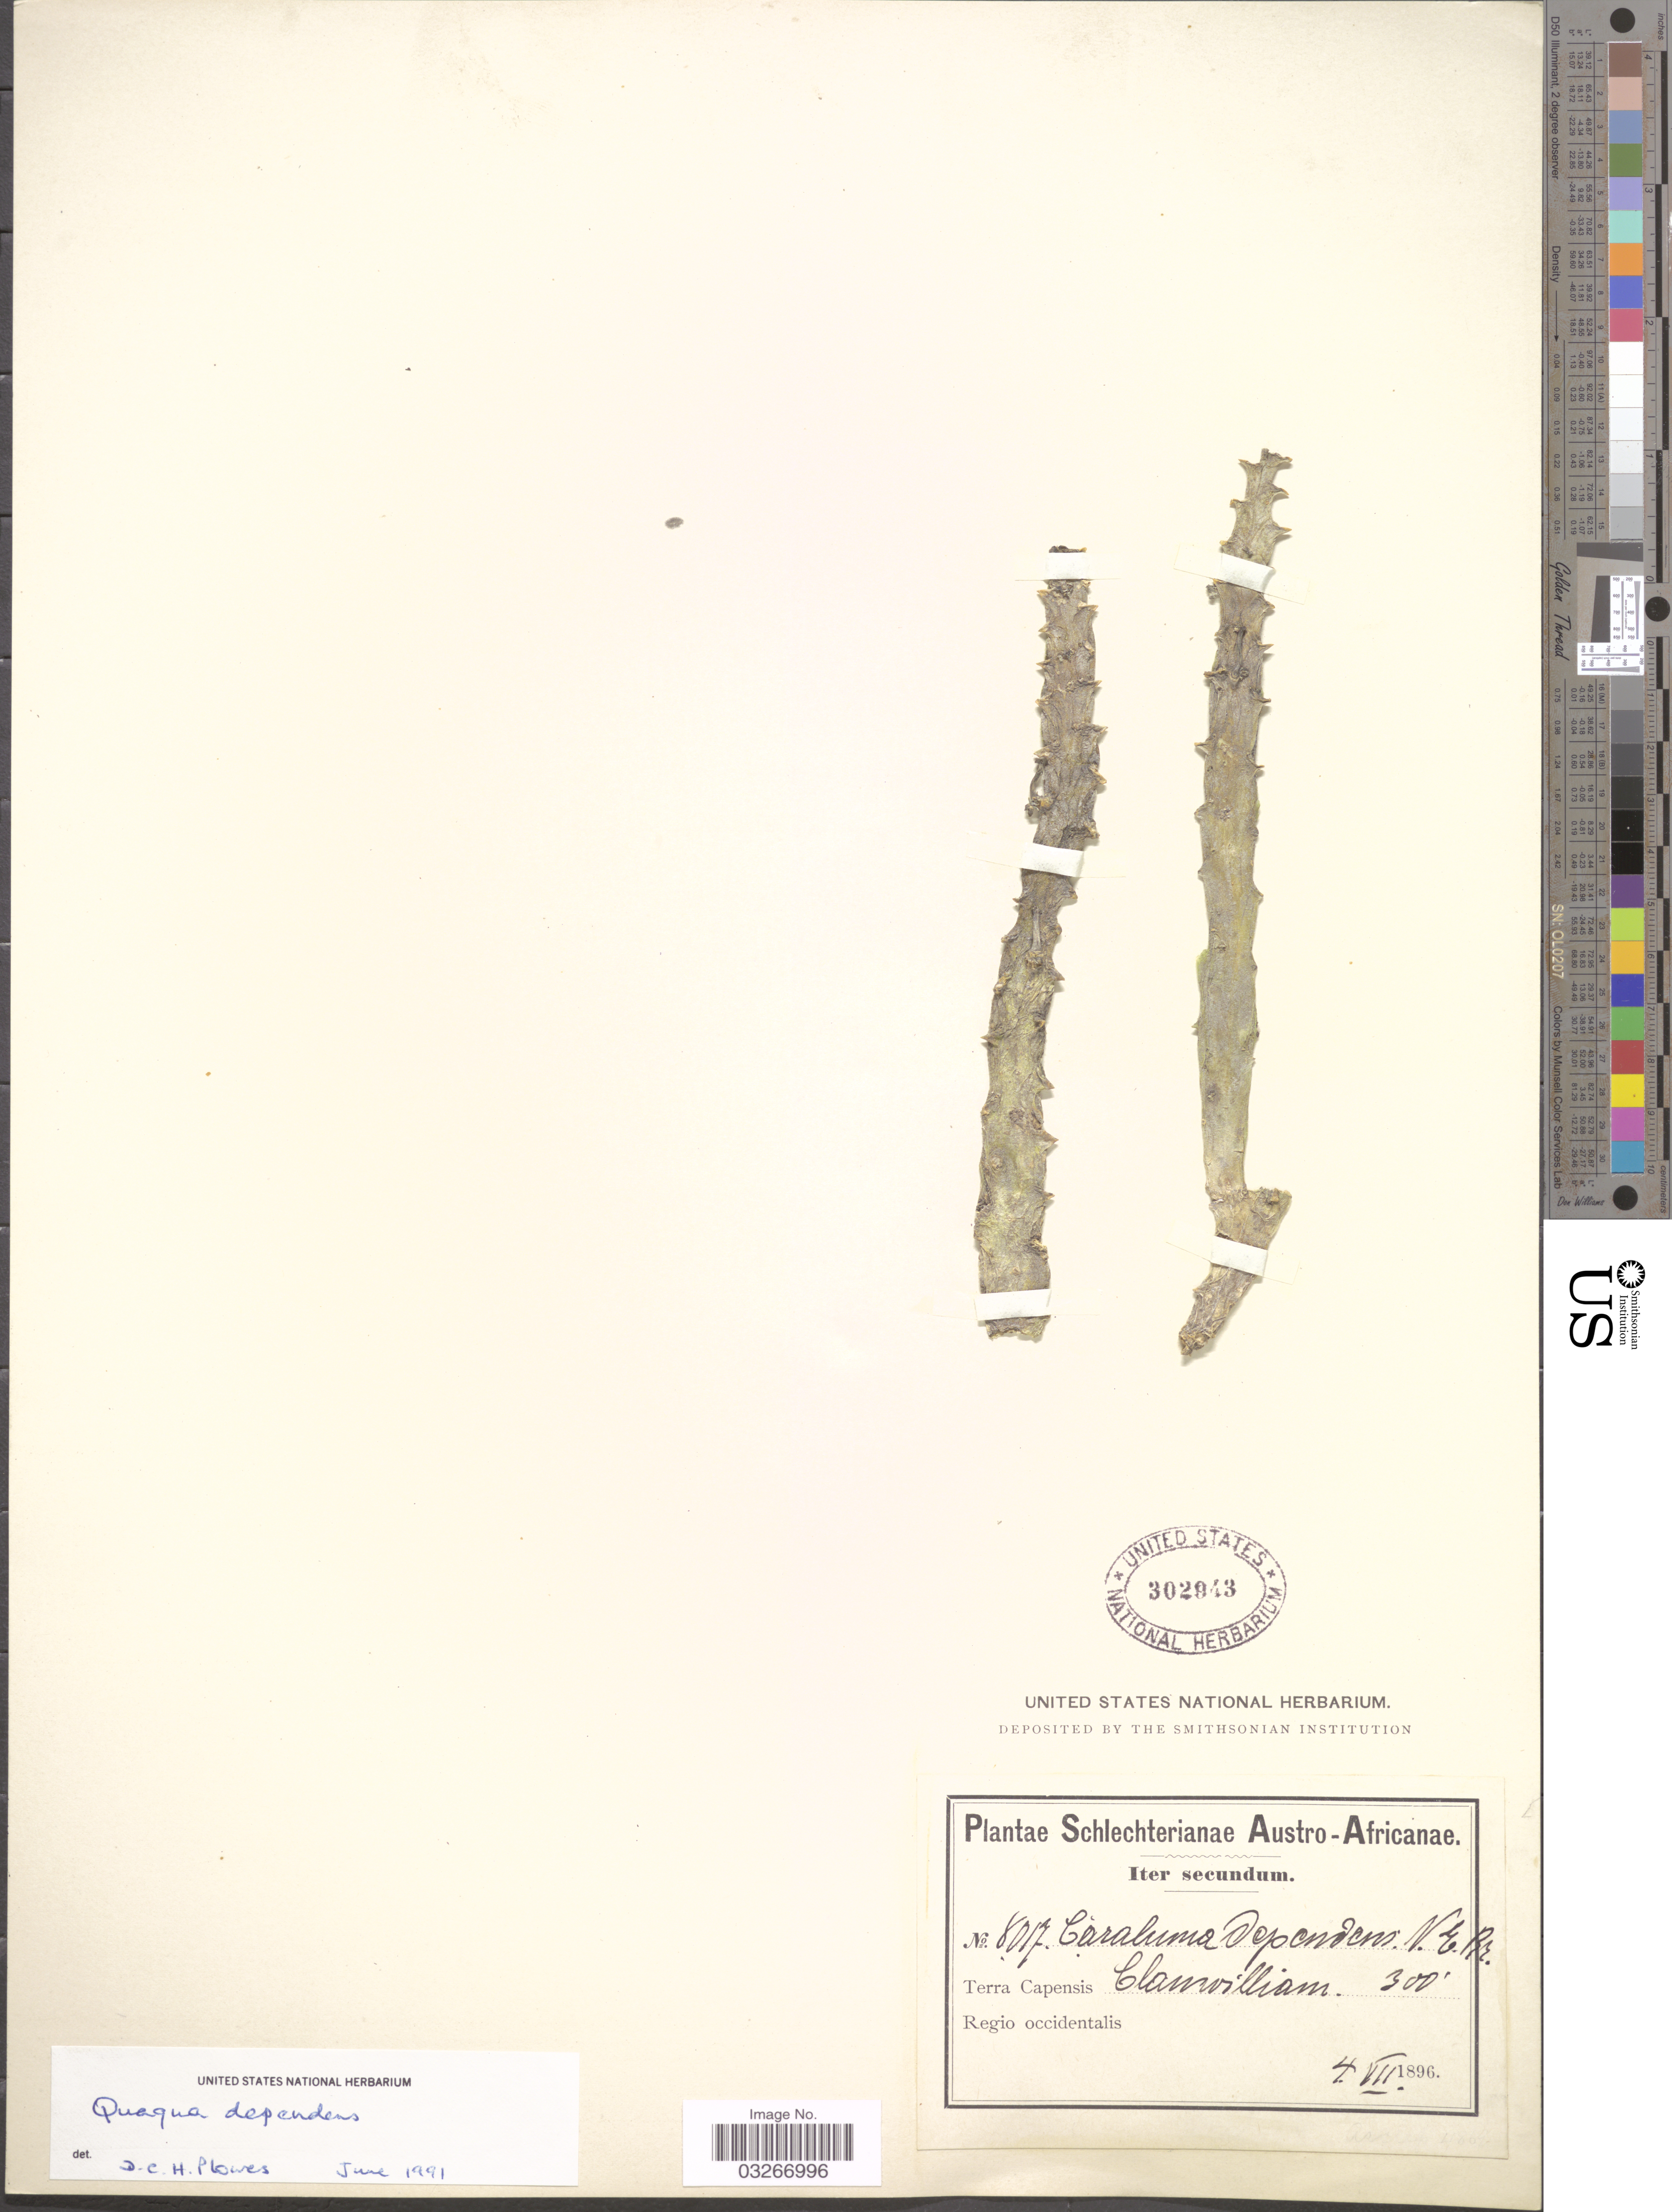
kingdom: Plantae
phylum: Tracheophyta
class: Magnoliopsida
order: Gentianales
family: Apocynaceae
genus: Quaqua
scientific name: Quaqua dependens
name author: (N.E. Br.) Plowes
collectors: Schlechter, --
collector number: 8017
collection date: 1896-07-04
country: South Africa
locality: Austro-Africanae. Terra Capensis Clanwilliam. Regio occidentalis.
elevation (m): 91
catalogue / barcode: US 302943